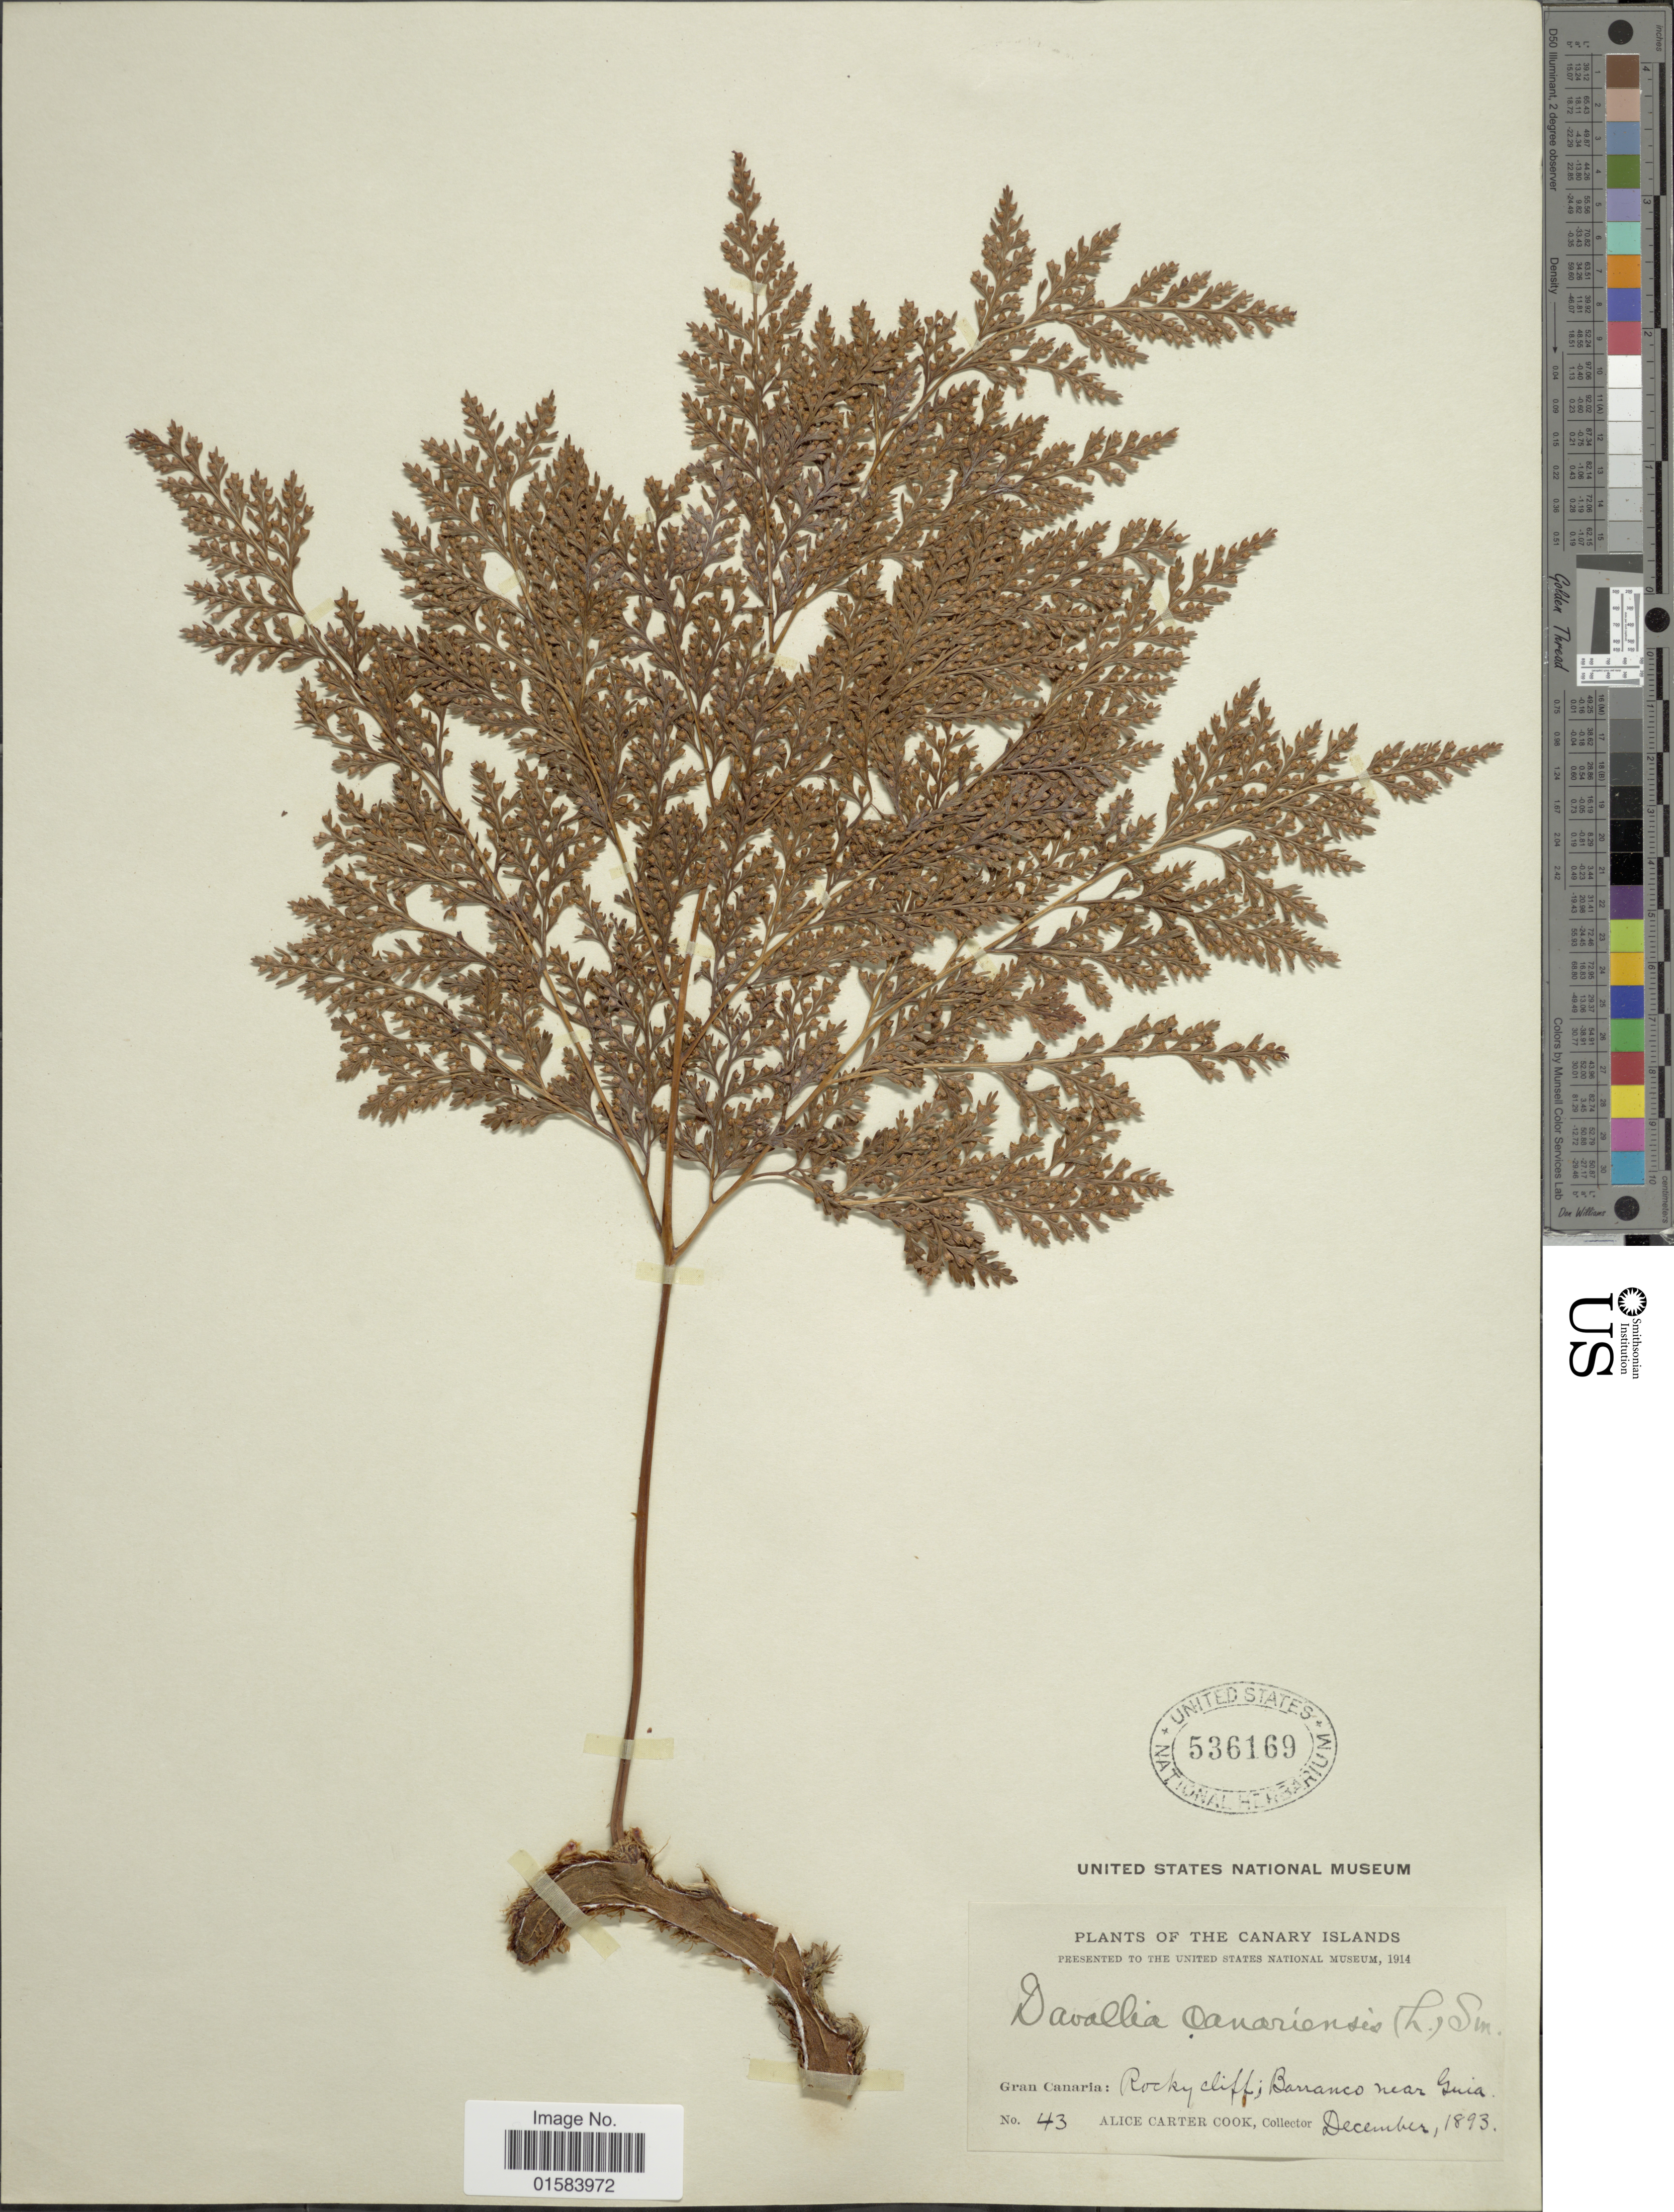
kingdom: Plantae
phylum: Tracheophyta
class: Polypodiopsida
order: Polypodiales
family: Davalliaceae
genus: Davallia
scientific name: Davallia canariensis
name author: (L.) Sm.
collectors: Alice C. Cook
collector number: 43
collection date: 1883-12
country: Spain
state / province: Canarias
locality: The Canary Islands, Gran Canaria: Rocky cliff, Barranco near Guia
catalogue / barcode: US 536169